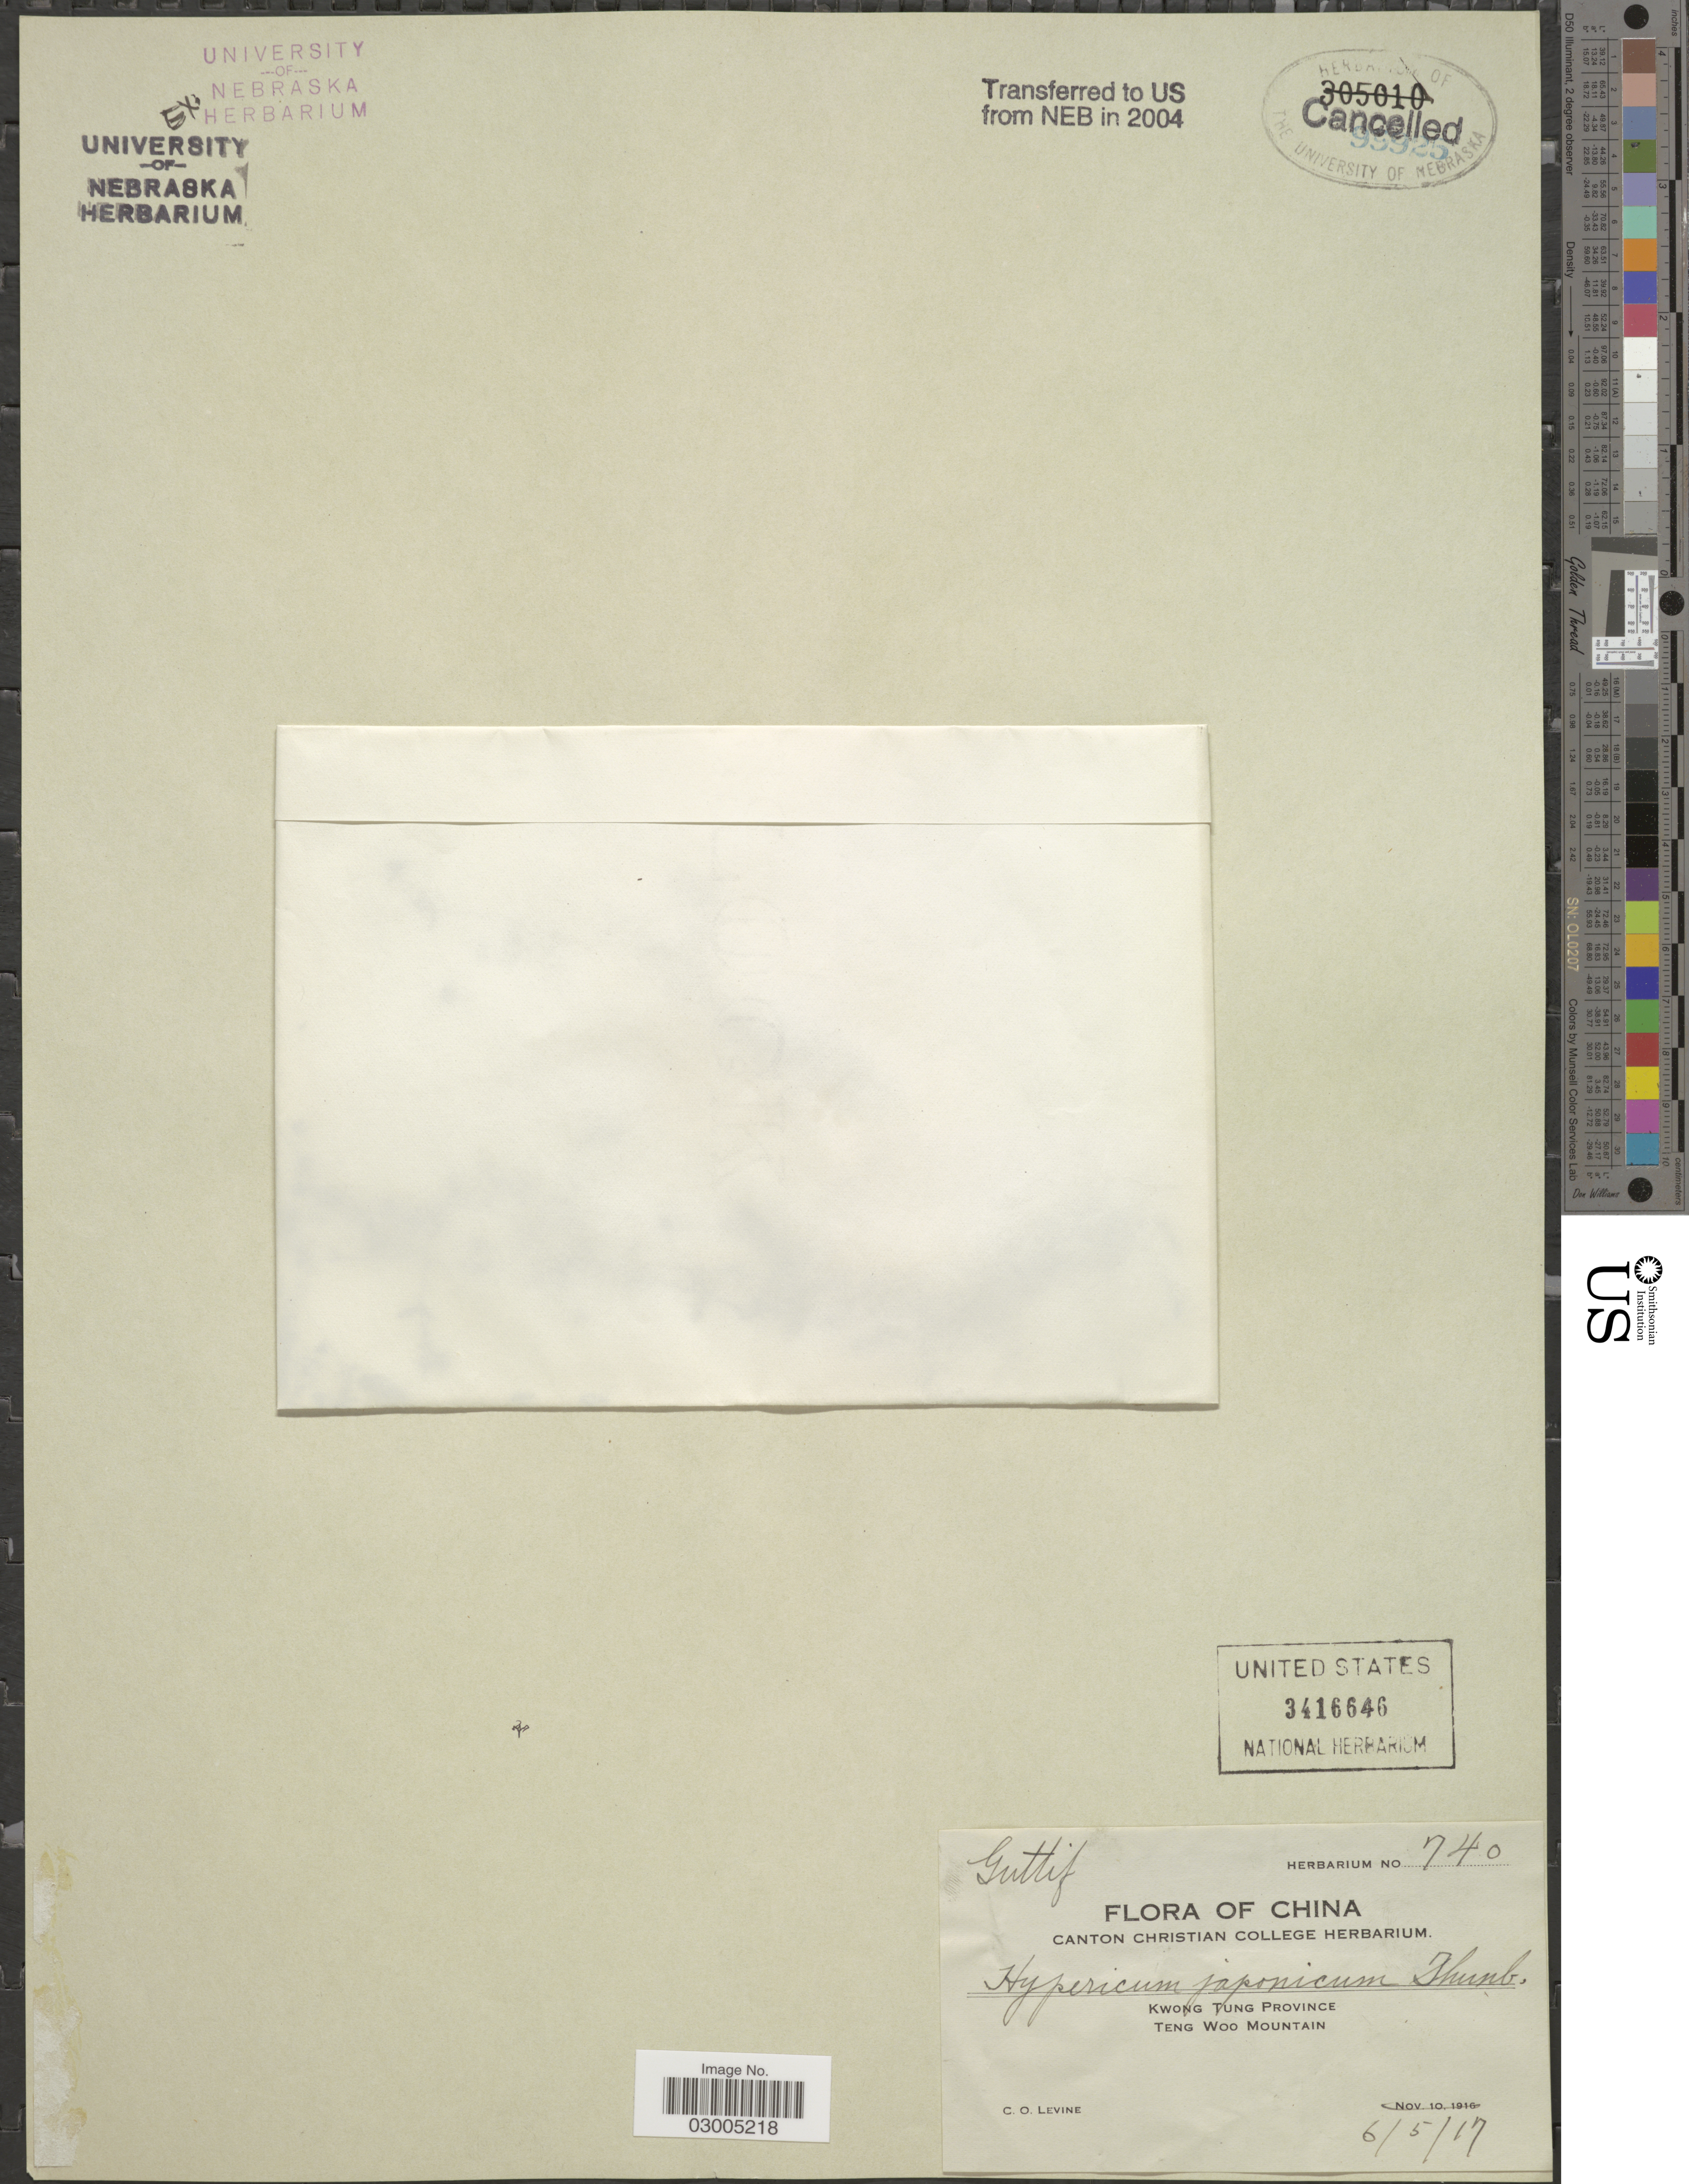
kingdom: Plantae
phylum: Tracheophyta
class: Magnoliopsida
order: Malpighiales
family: Hypericaceae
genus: Hypericum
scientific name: Hypericum japonicum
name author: Thunb.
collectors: C. O. Levine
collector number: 740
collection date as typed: Transcribed d/m/y: 6/5/17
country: China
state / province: Guangdong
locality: Kwong Tung Province. Teng Woo Mountain.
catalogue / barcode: US 3416646